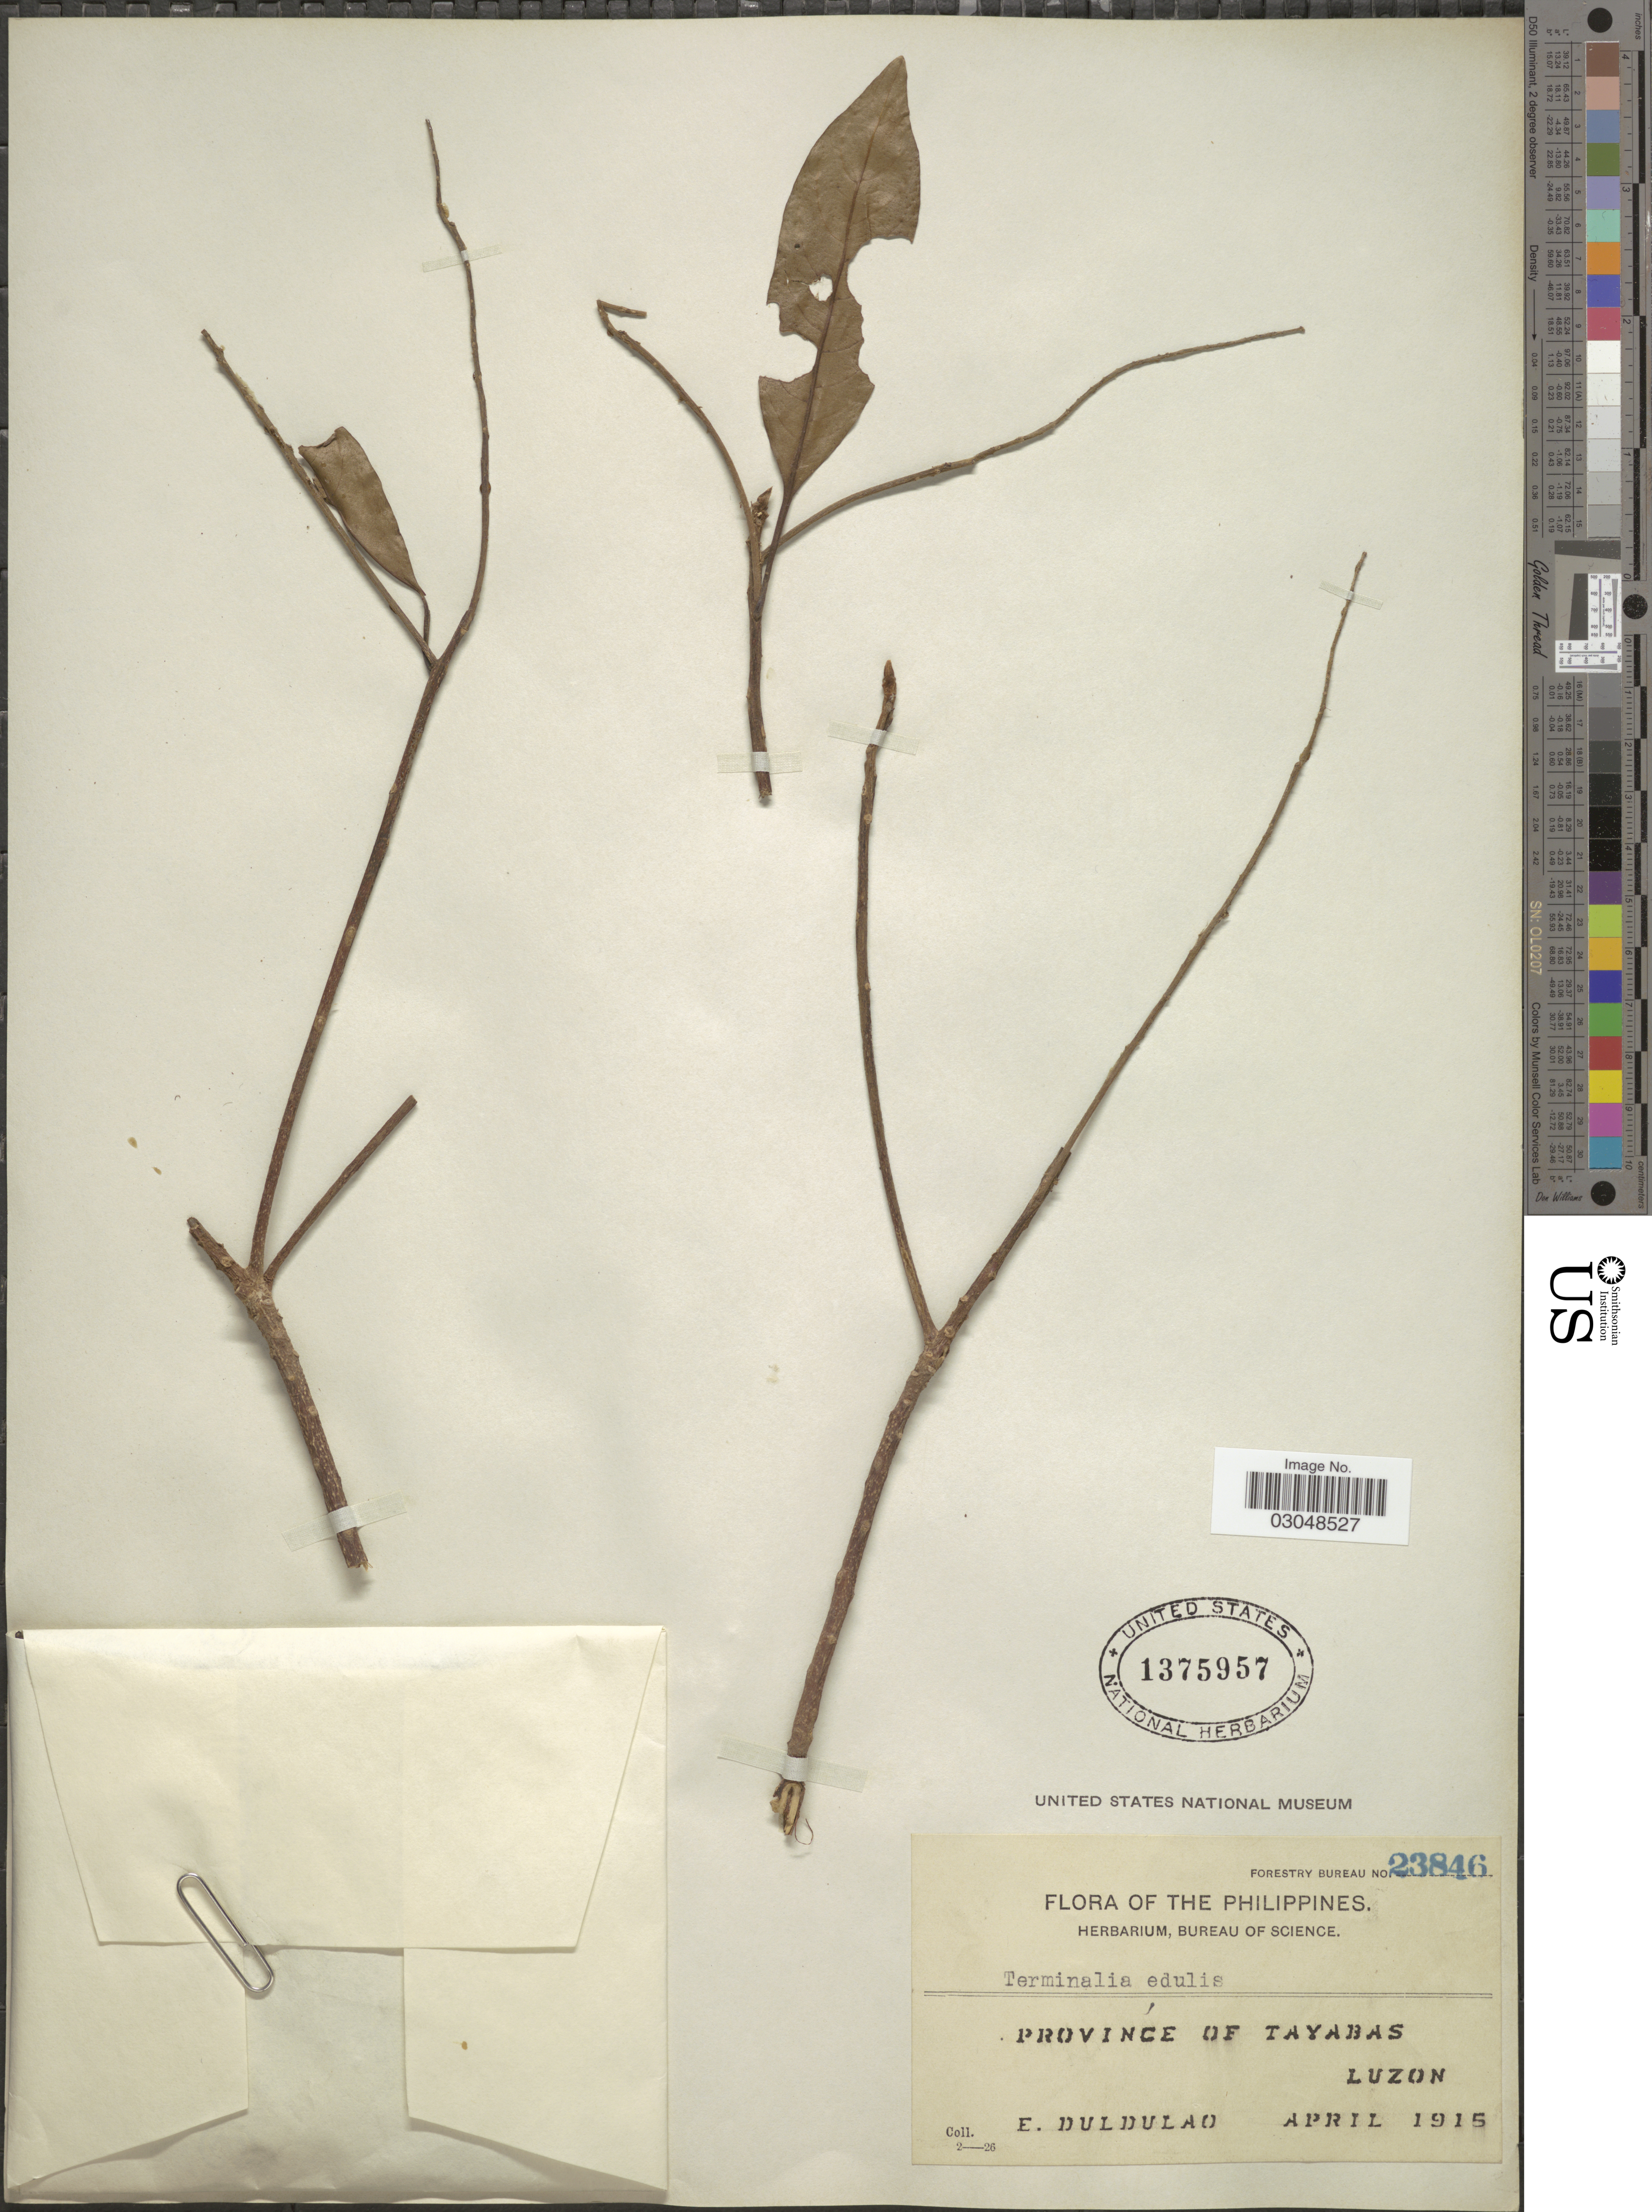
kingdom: Plantae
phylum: Tracheophyta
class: Magnoliopsida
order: Myrtales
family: Combretaceae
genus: Terminalia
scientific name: Terminalia microcarpa subsp. microcarpa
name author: Decne.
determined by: (US) Smithsonian Institution - National Museum of Natural History - Department of Botany (UNITED STATES)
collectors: E. Duldulao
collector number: Forestry Bureau 23846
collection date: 1915-04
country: Philippines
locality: Province of Tayabas, Luzon.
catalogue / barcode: US 1375957